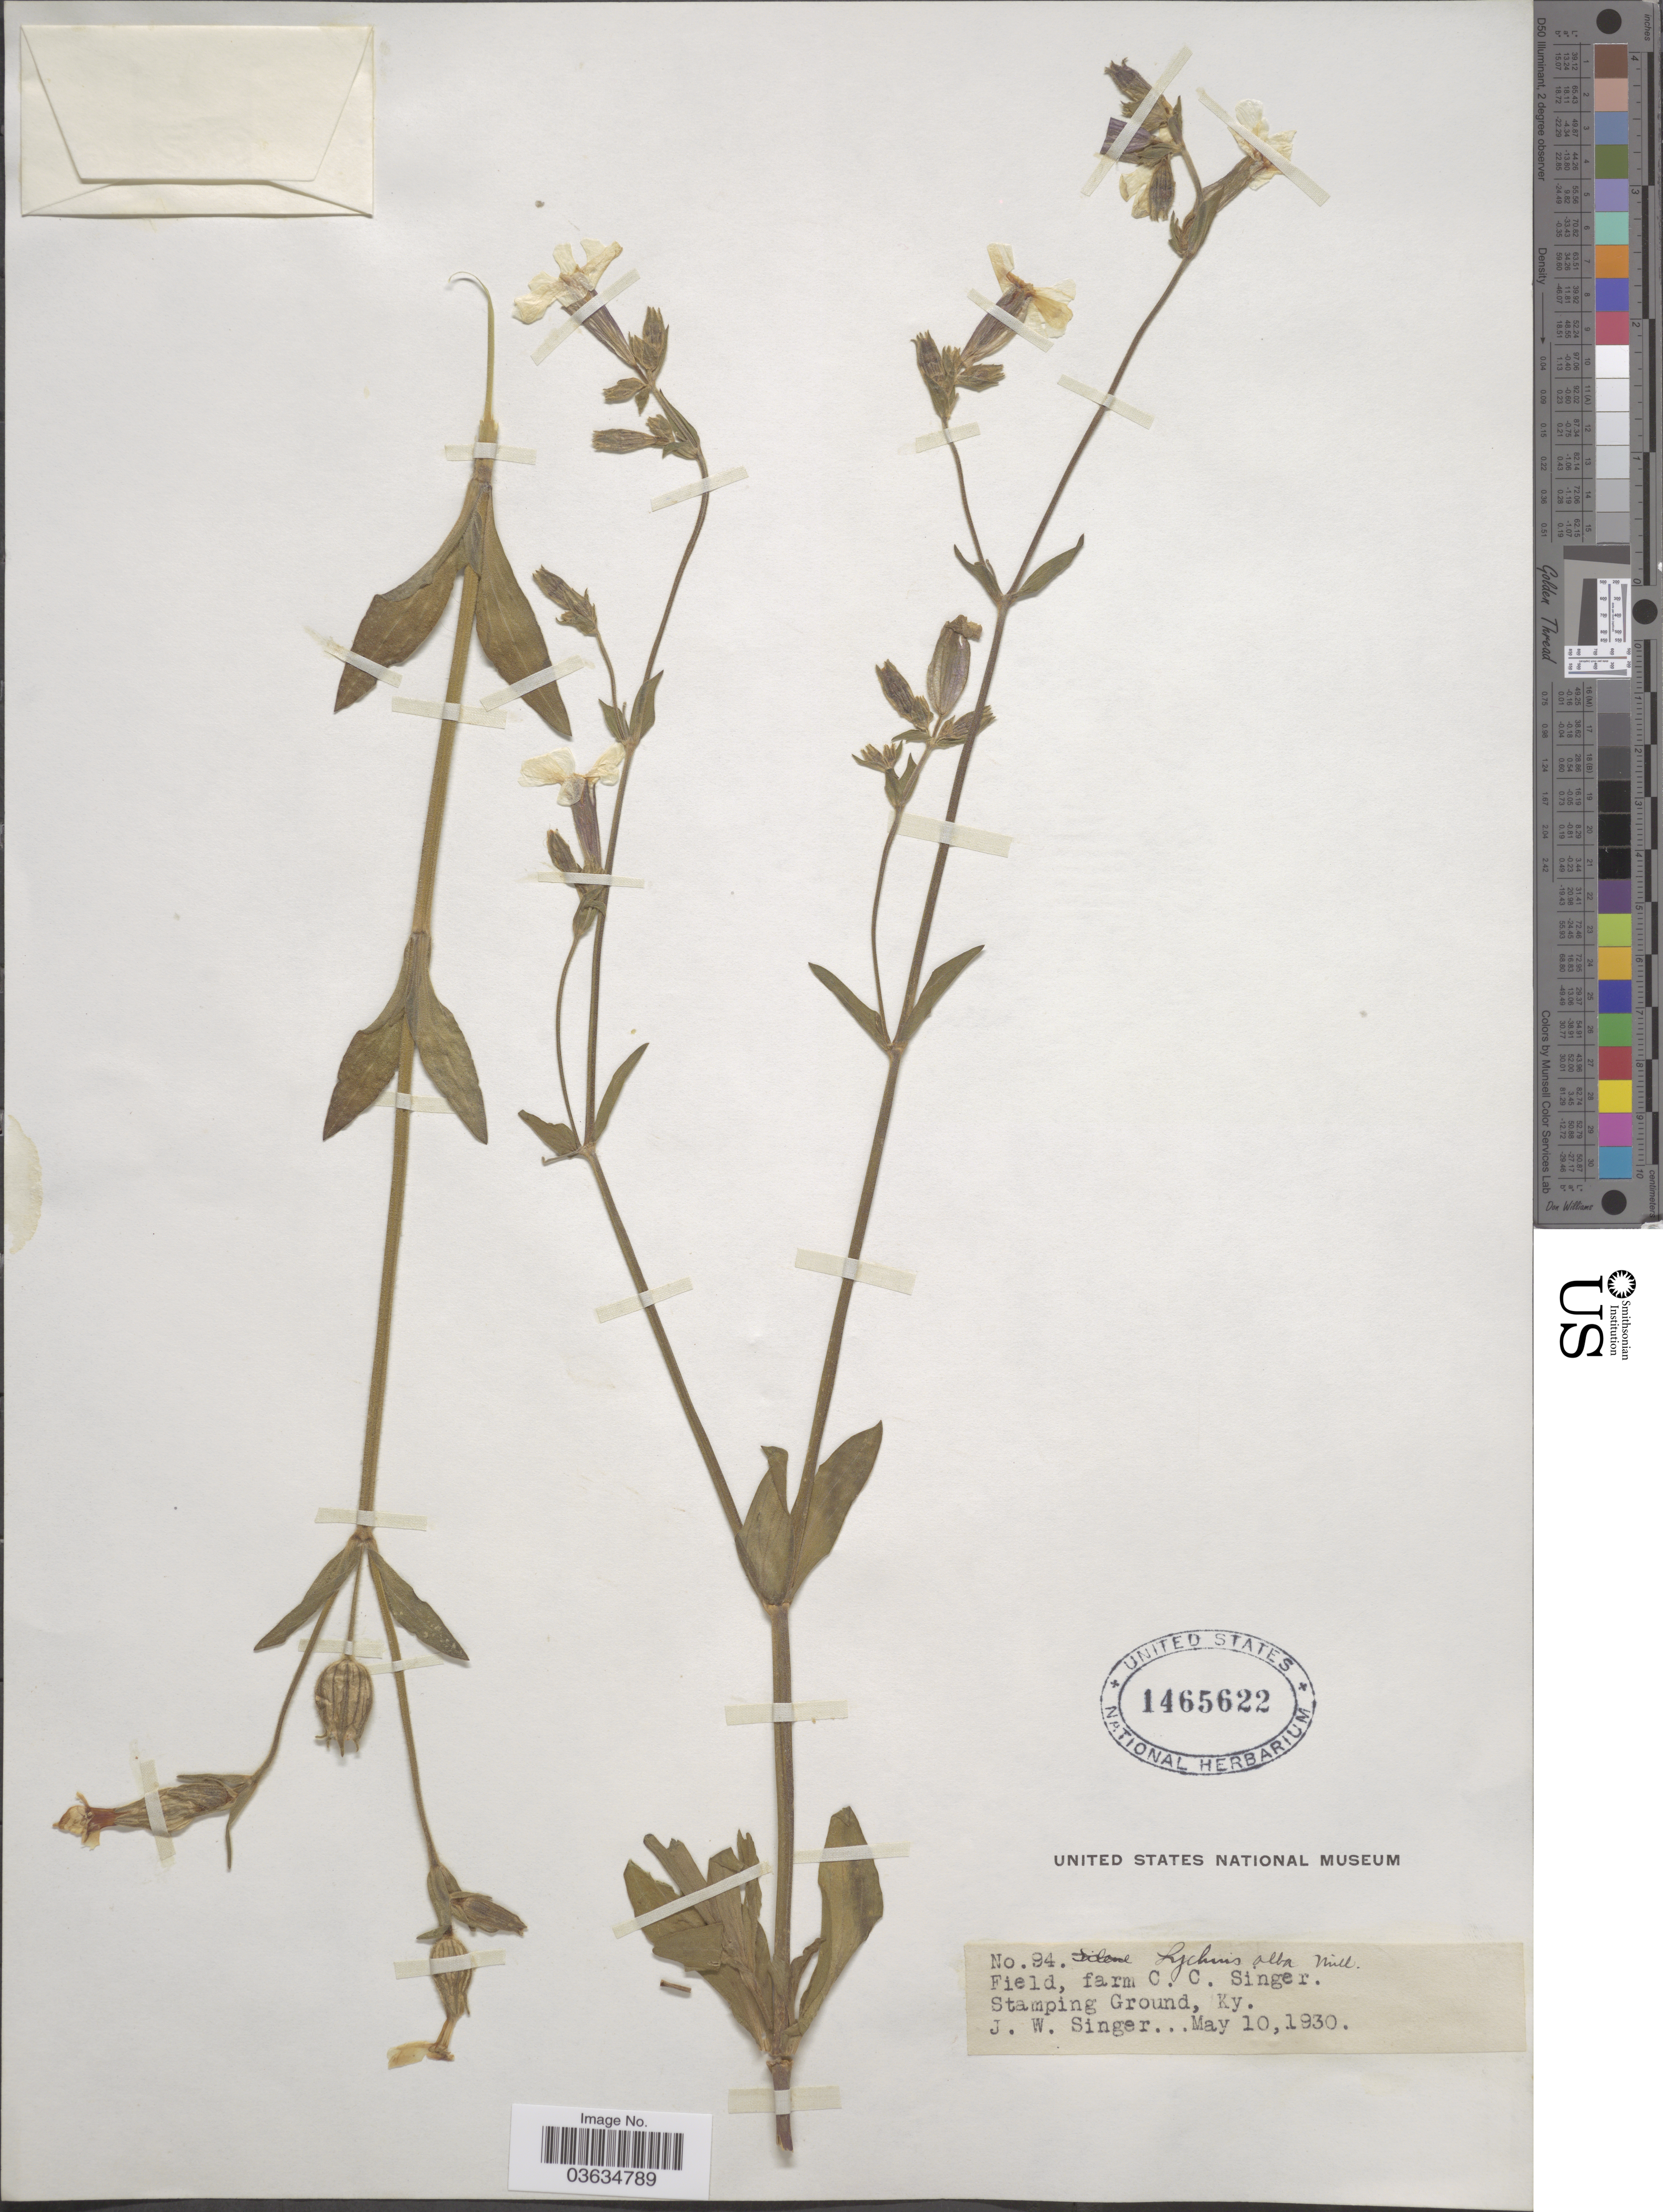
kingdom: Plantae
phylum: Tracheophyta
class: Magnoliopsida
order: Caryophyllales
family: Caryophyllaceae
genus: Silene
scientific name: Silene latifolia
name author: Poir.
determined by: Strong, Mark T., (BOT), Smithsonian Institution - National Museum of Natural History (UNITED STATES)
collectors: J. EW. Singer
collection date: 1930-05-10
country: United States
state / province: Kentucky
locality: Farm C. C. Singer. Stamping Ground.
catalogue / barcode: US 1465622